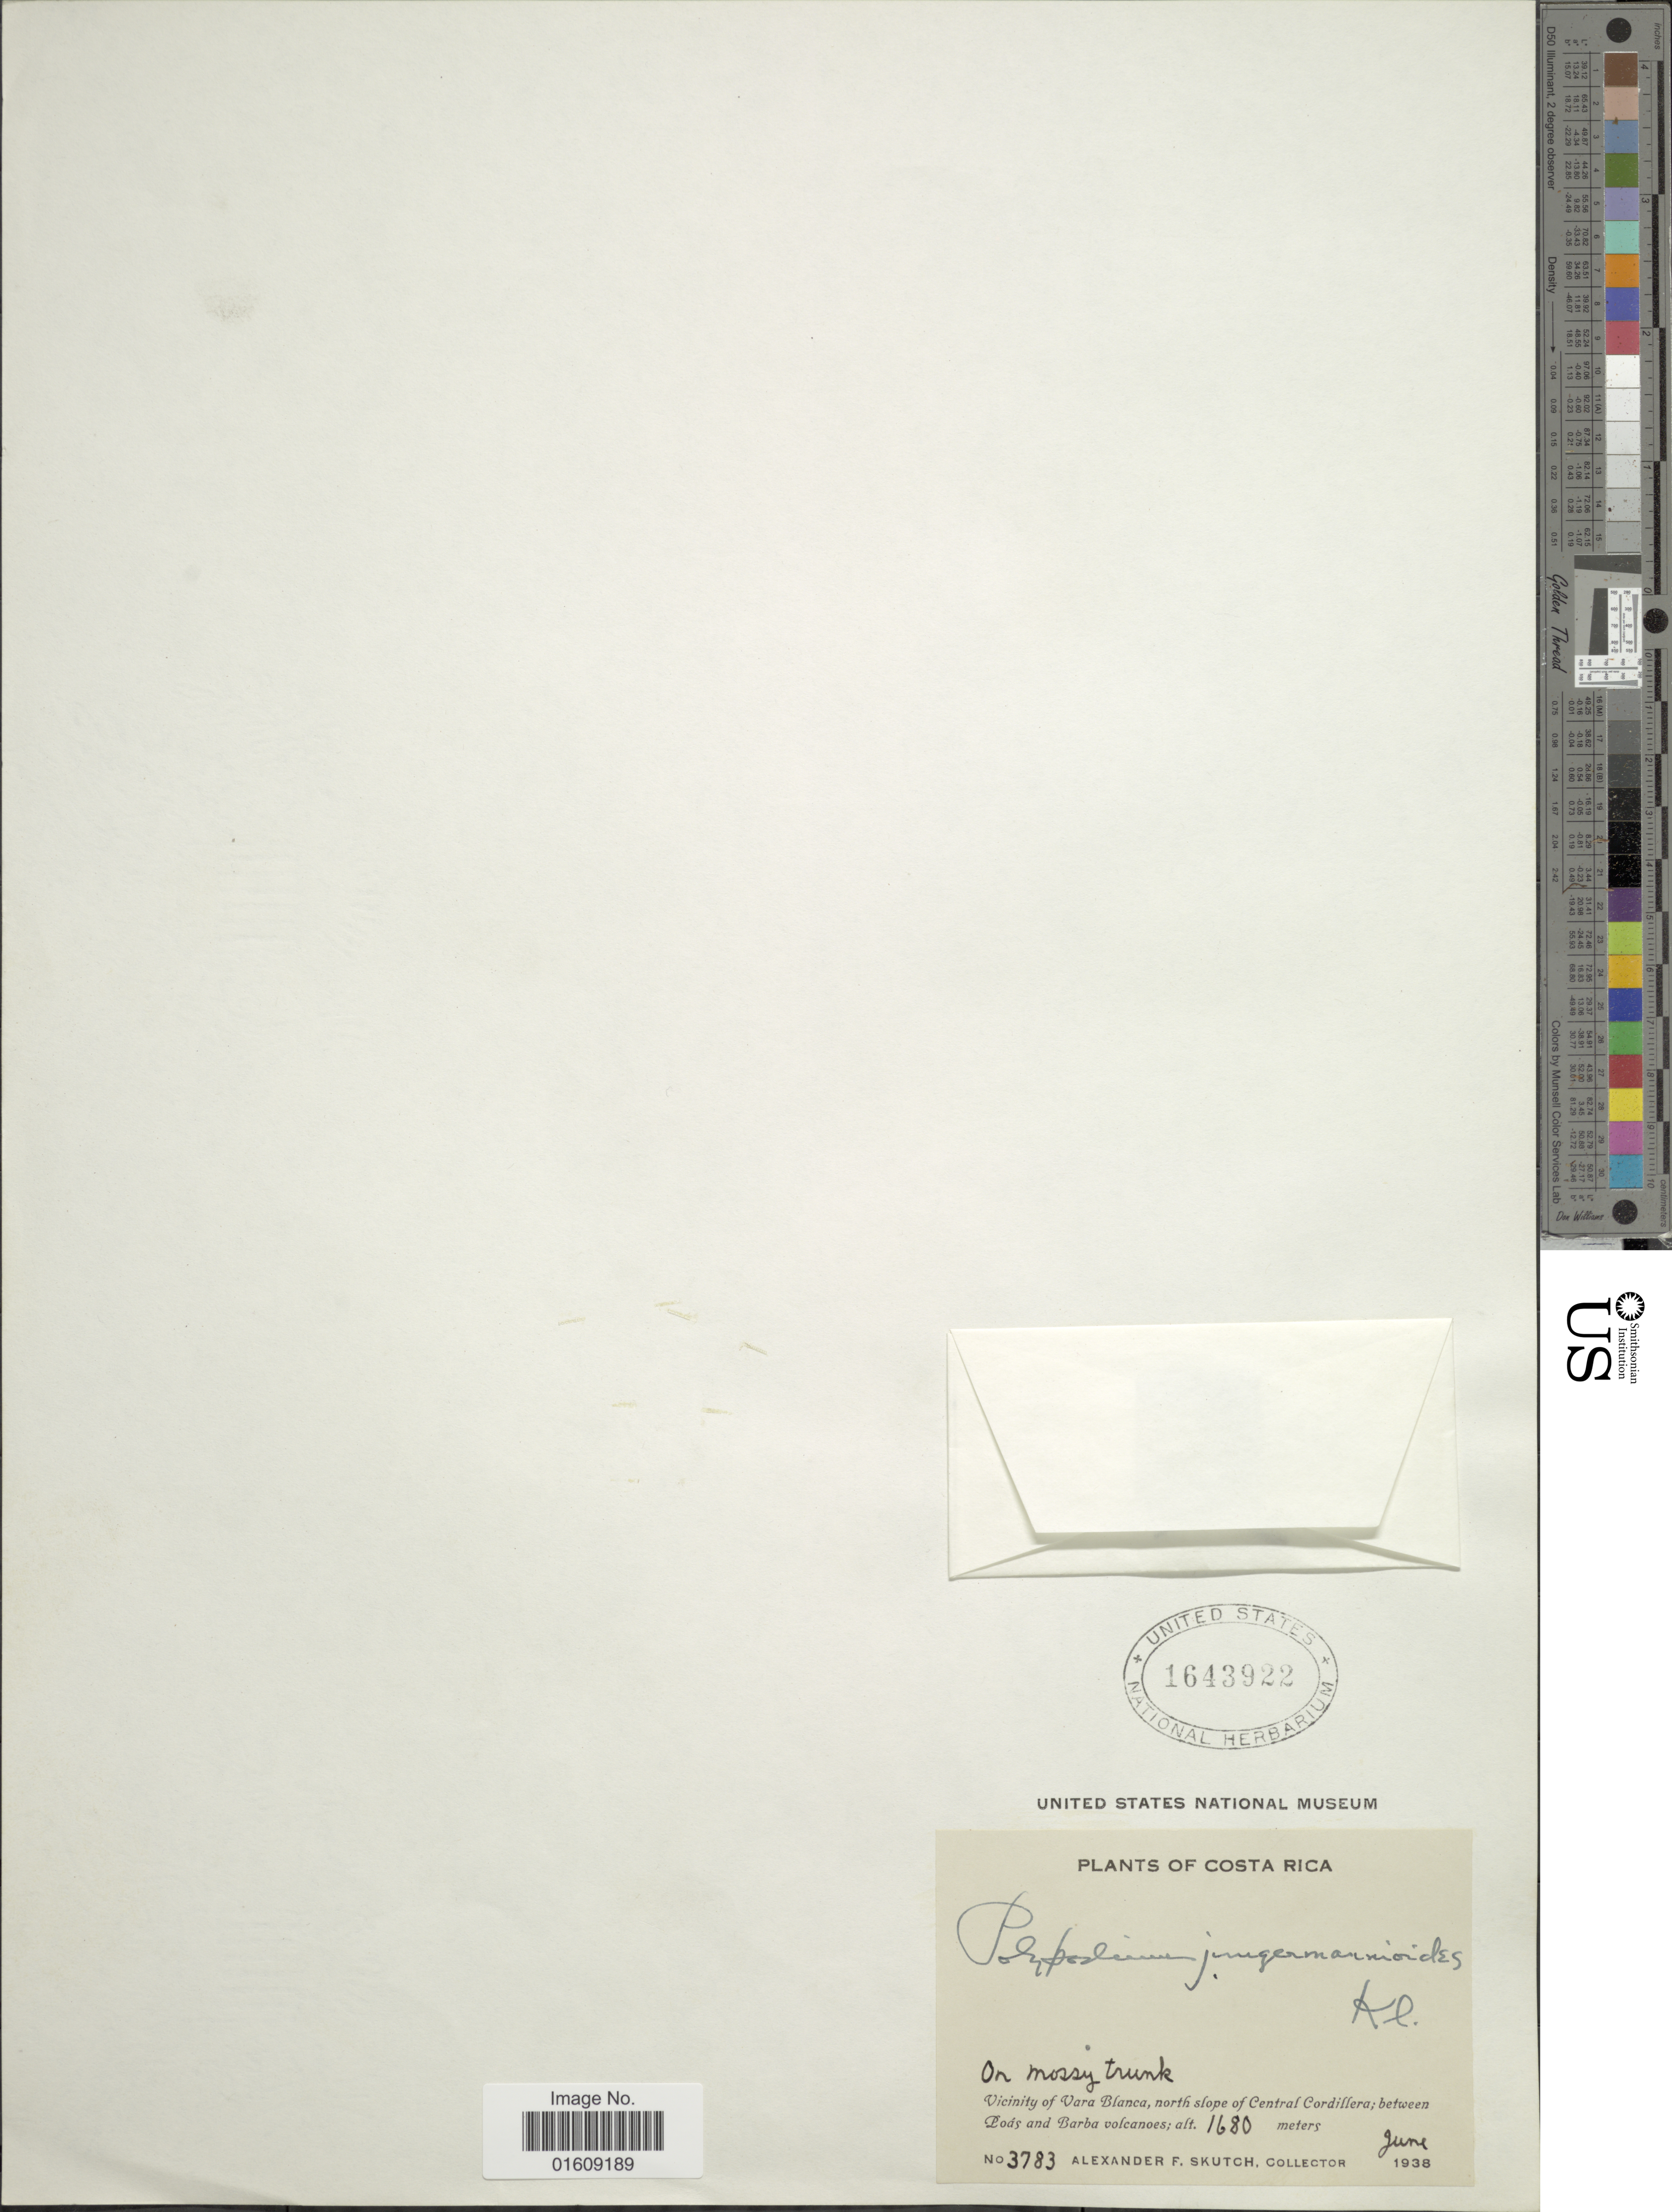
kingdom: Plantae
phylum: Tracheophyta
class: Polypodiopsida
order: Polypodiales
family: Polypodiaceae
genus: Ceradenia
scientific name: Ceradenia jungermannioides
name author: (Klotzsch) L.E. Bishop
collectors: A. F. Skutch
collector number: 3783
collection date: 1938-06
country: Costa Rica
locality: Costa Rica, Vicinity of Vara Blanca, north slope of Central Cordillera; between Poás and Barba volcanoes.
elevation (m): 1680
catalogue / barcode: US 1643922